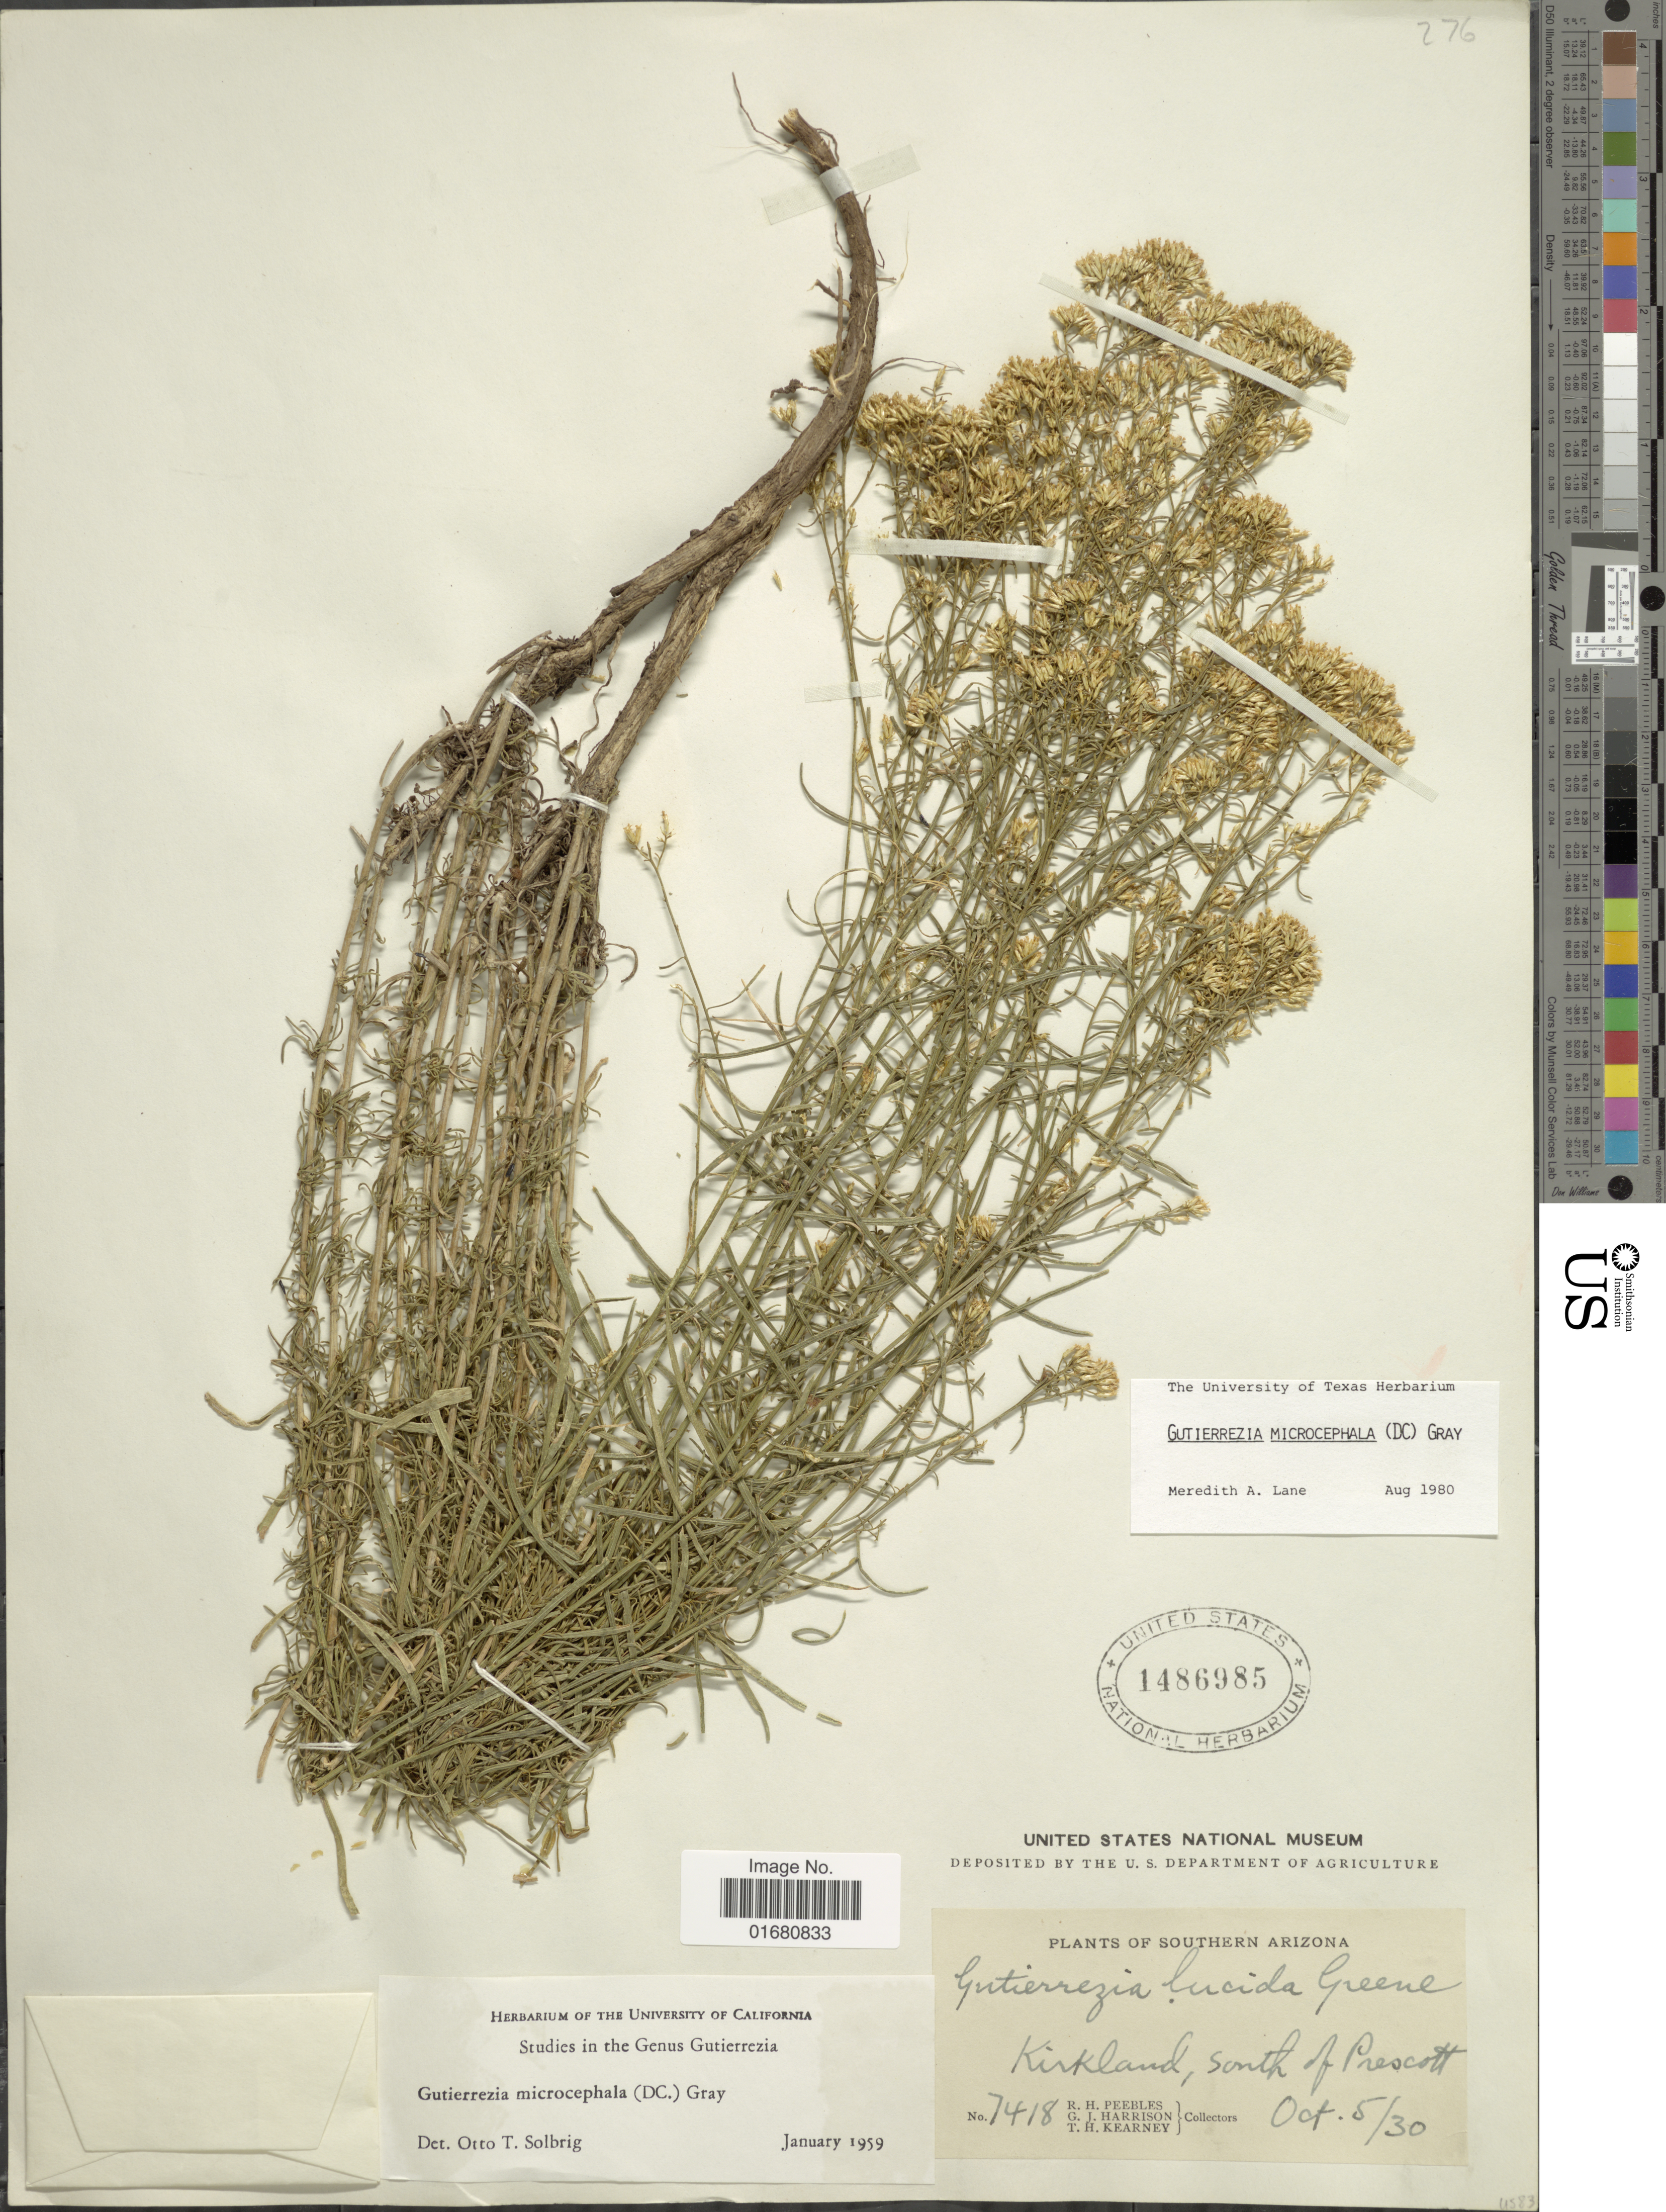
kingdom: Plantae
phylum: Tracheophyta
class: Magnoliopsida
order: Asterales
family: Asteraceae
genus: Gutierrezia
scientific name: Gutierrezia microcephala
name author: (DC.) A. Gray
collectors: R. H. Peebles, G. J. Harrison & T. H. Kearney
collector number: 7418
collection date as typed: Transcribed d/m/y: 5/10/30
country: United States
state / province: Arizona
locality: Southern Arizona, Kirkland, south of Prescott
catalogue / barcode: US 1486985